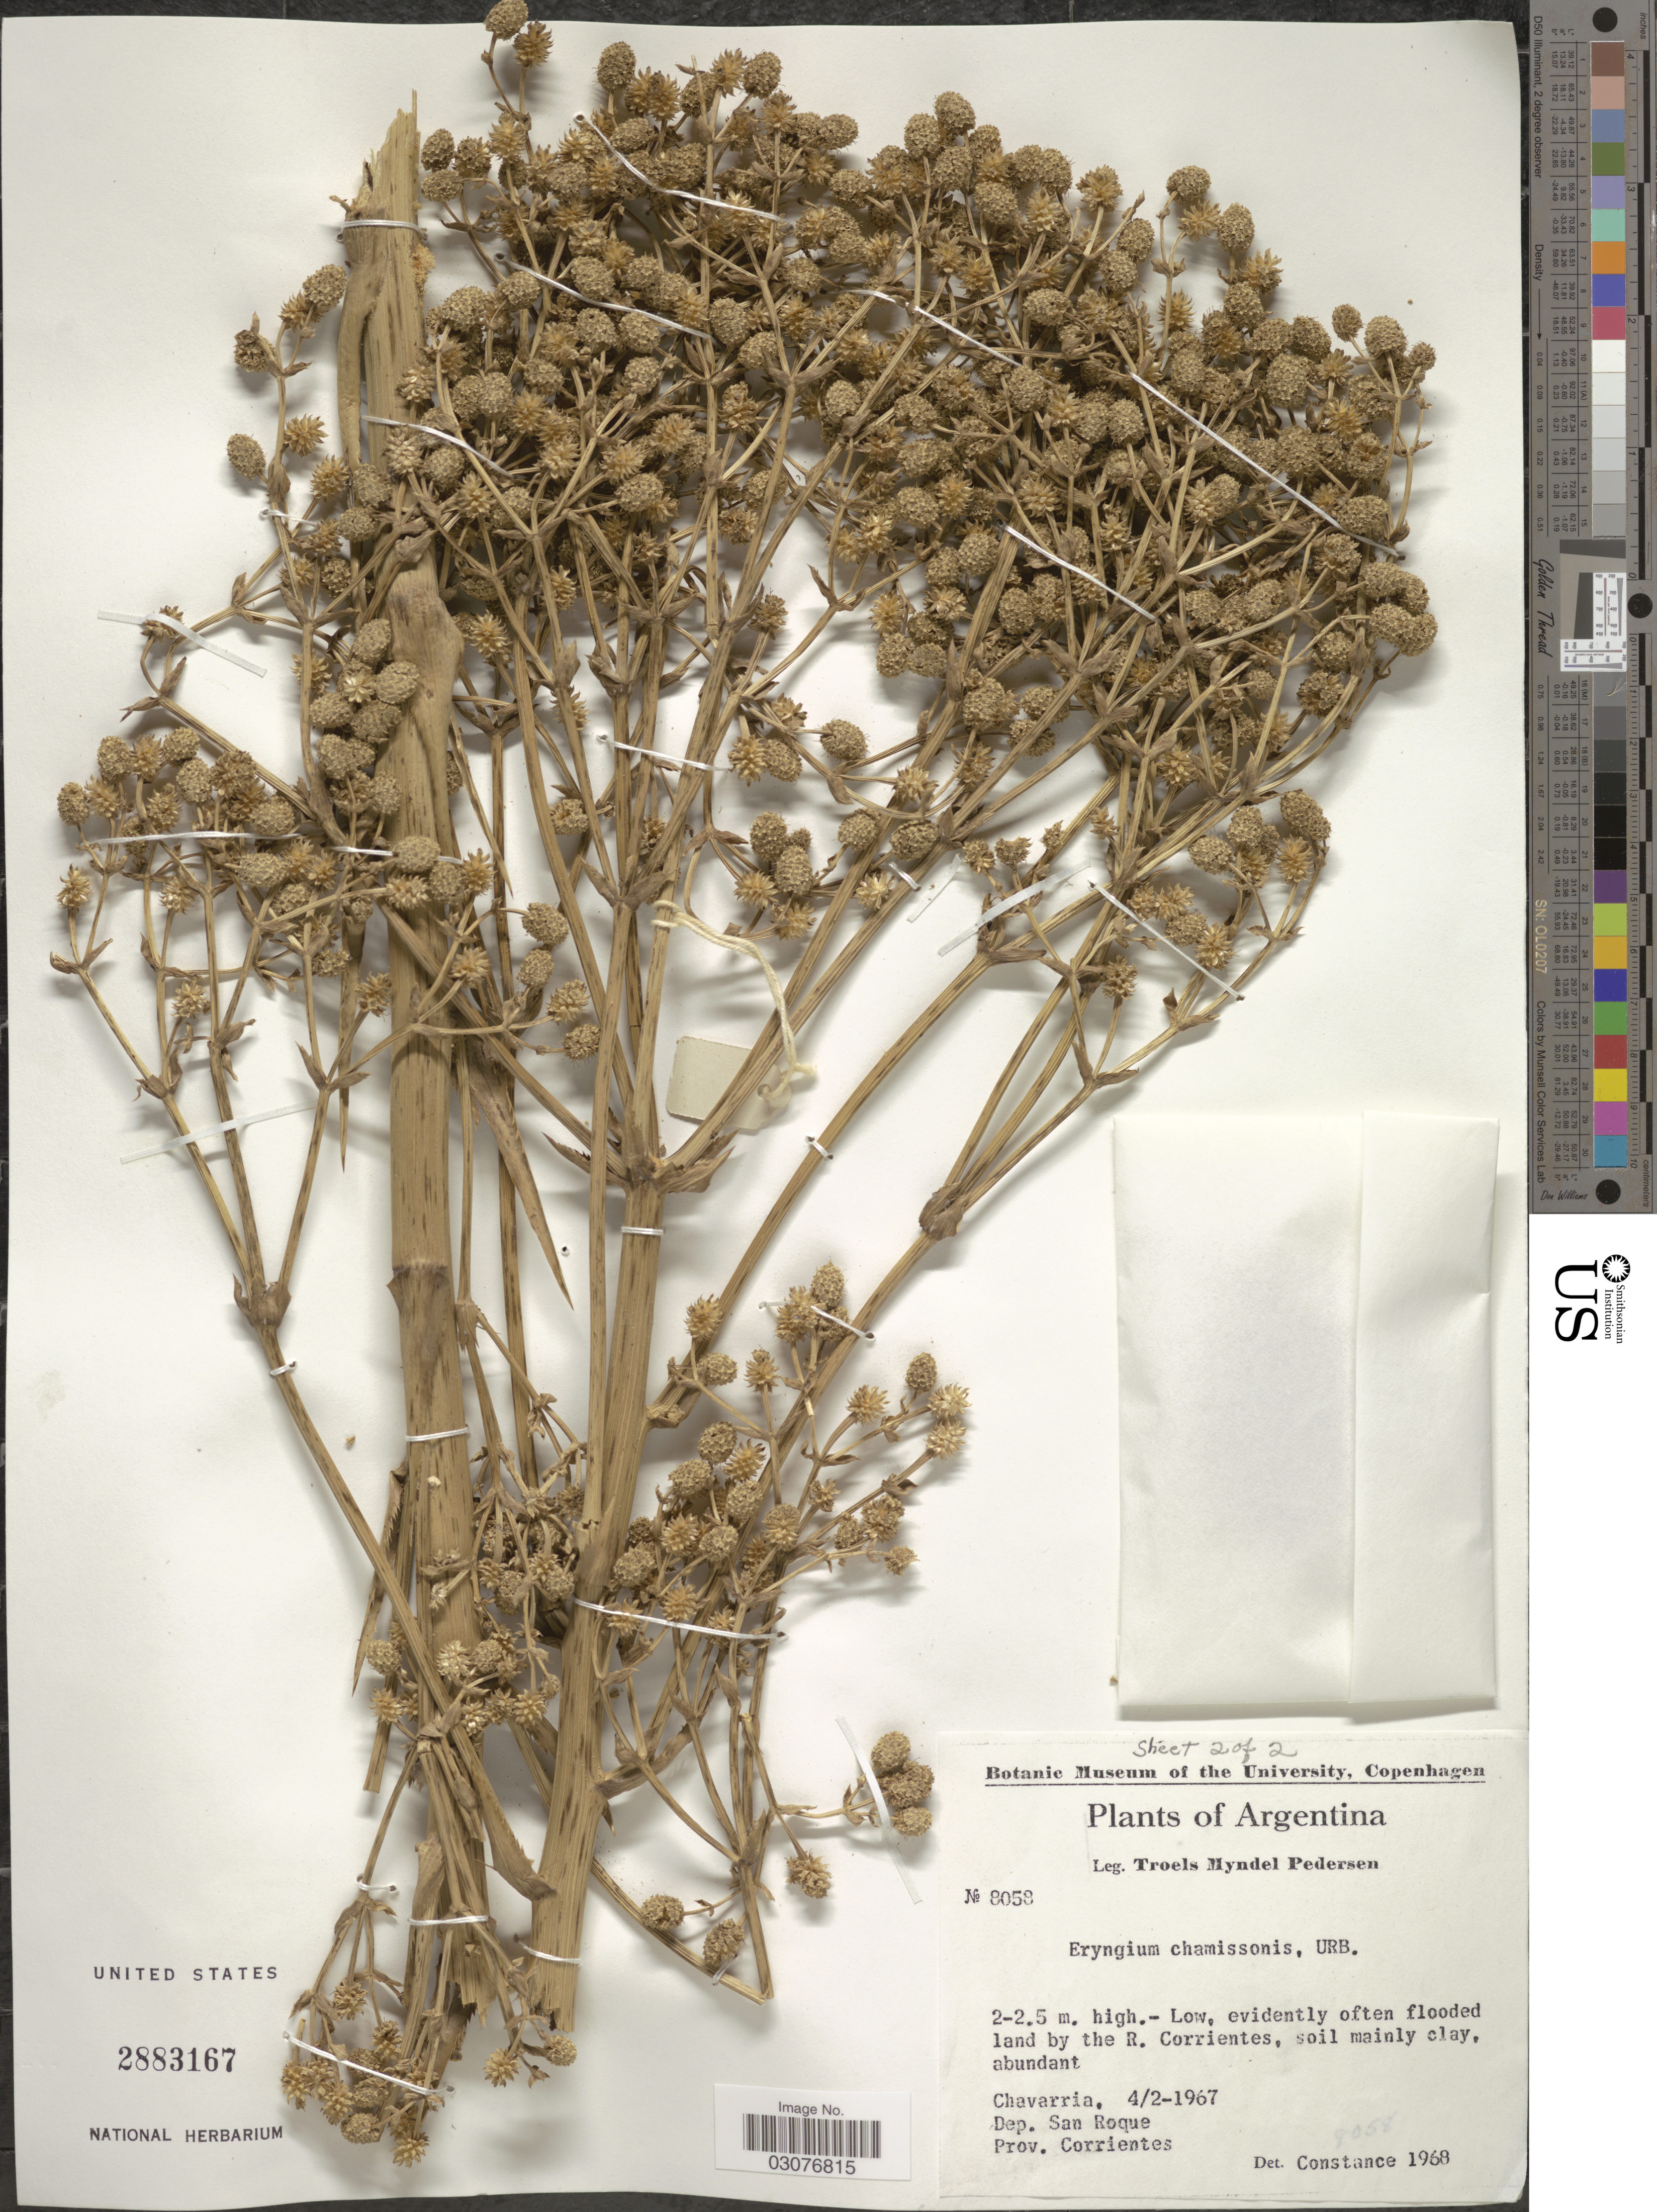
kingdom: Plantae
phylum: Tracheophyta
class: Magnoliopsida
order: Apiales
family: Apiaceae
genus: Eryngium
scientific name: Eryngium pandanifolium var. chamissonis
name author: Mathias & Constance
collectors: T. Pederson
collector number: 8058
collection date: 1967-02-04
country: Argentina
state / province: Corrientes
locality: Often flooded land by the R. Corrientes. Chavarria, Dep. San Roque.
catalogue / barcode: US 2883167